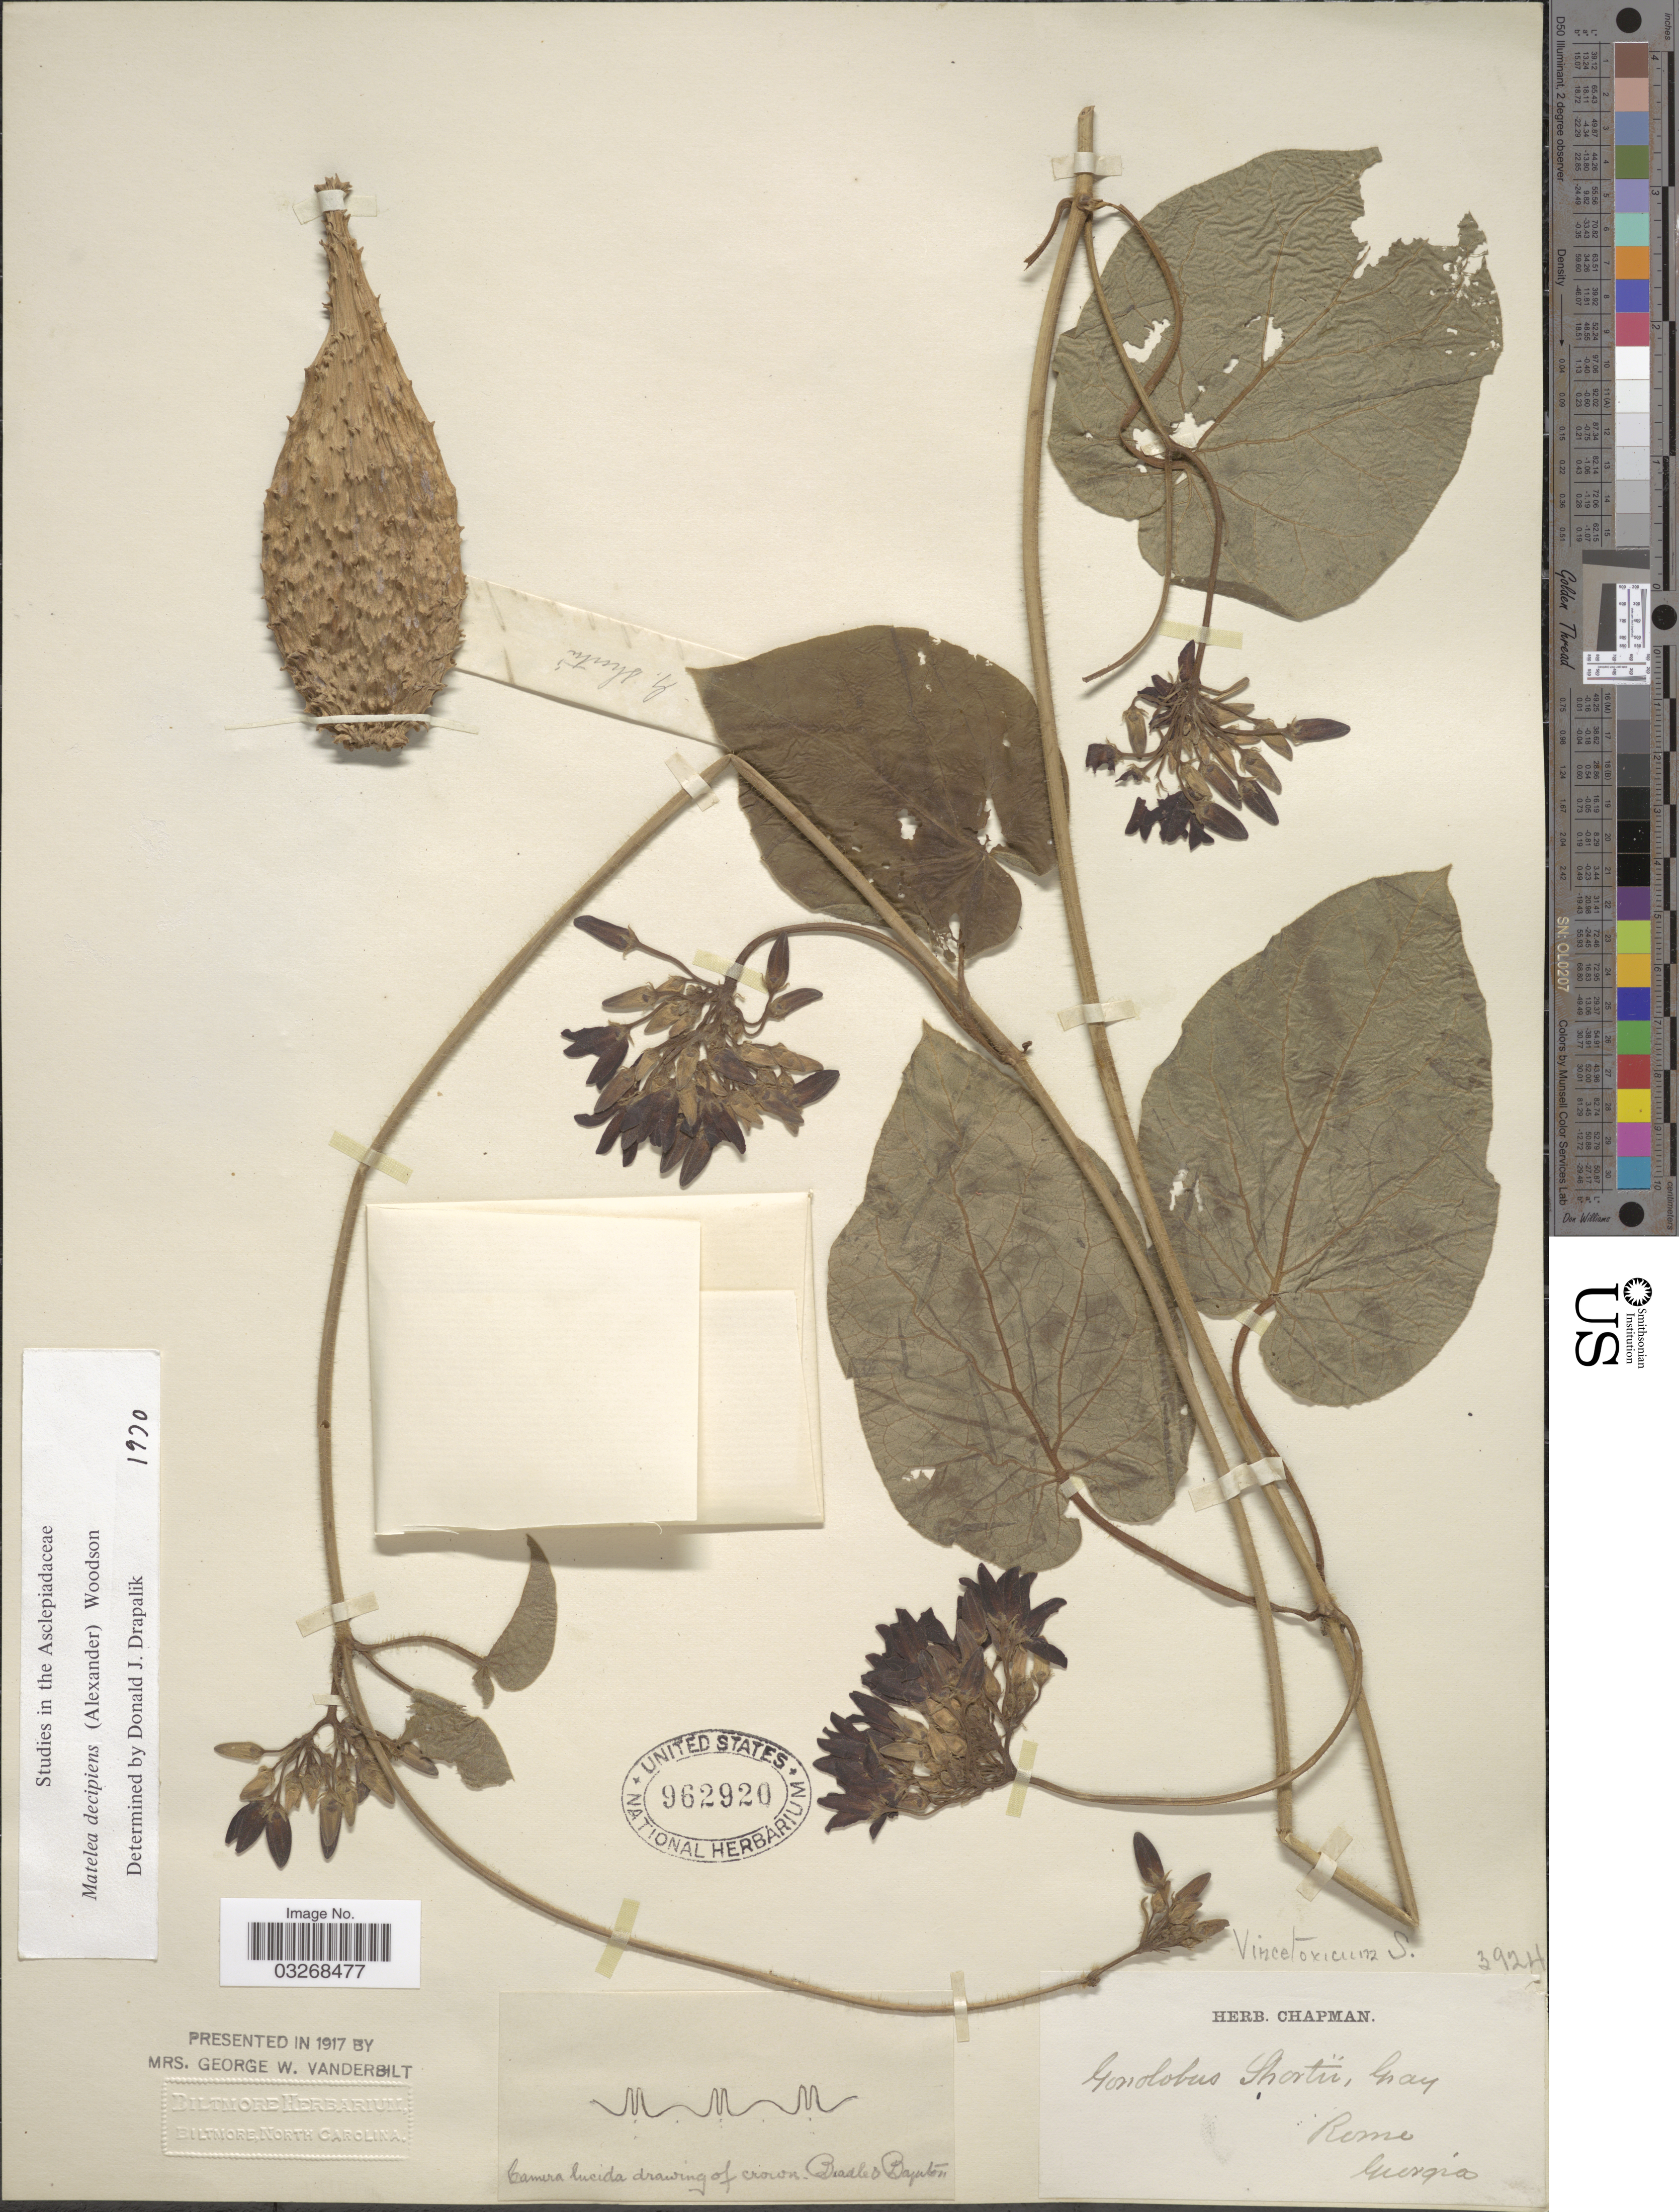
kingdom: Plantae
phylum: Tracheophyta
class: Magnoliopsida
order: Gentianales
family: Apocynaceae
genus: Matelea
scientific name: Matelea decipiens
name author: (Alexander) Woodson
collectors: ex herb. Chapman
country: United States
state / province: Georgia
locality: Rome.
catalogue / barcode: US 962920